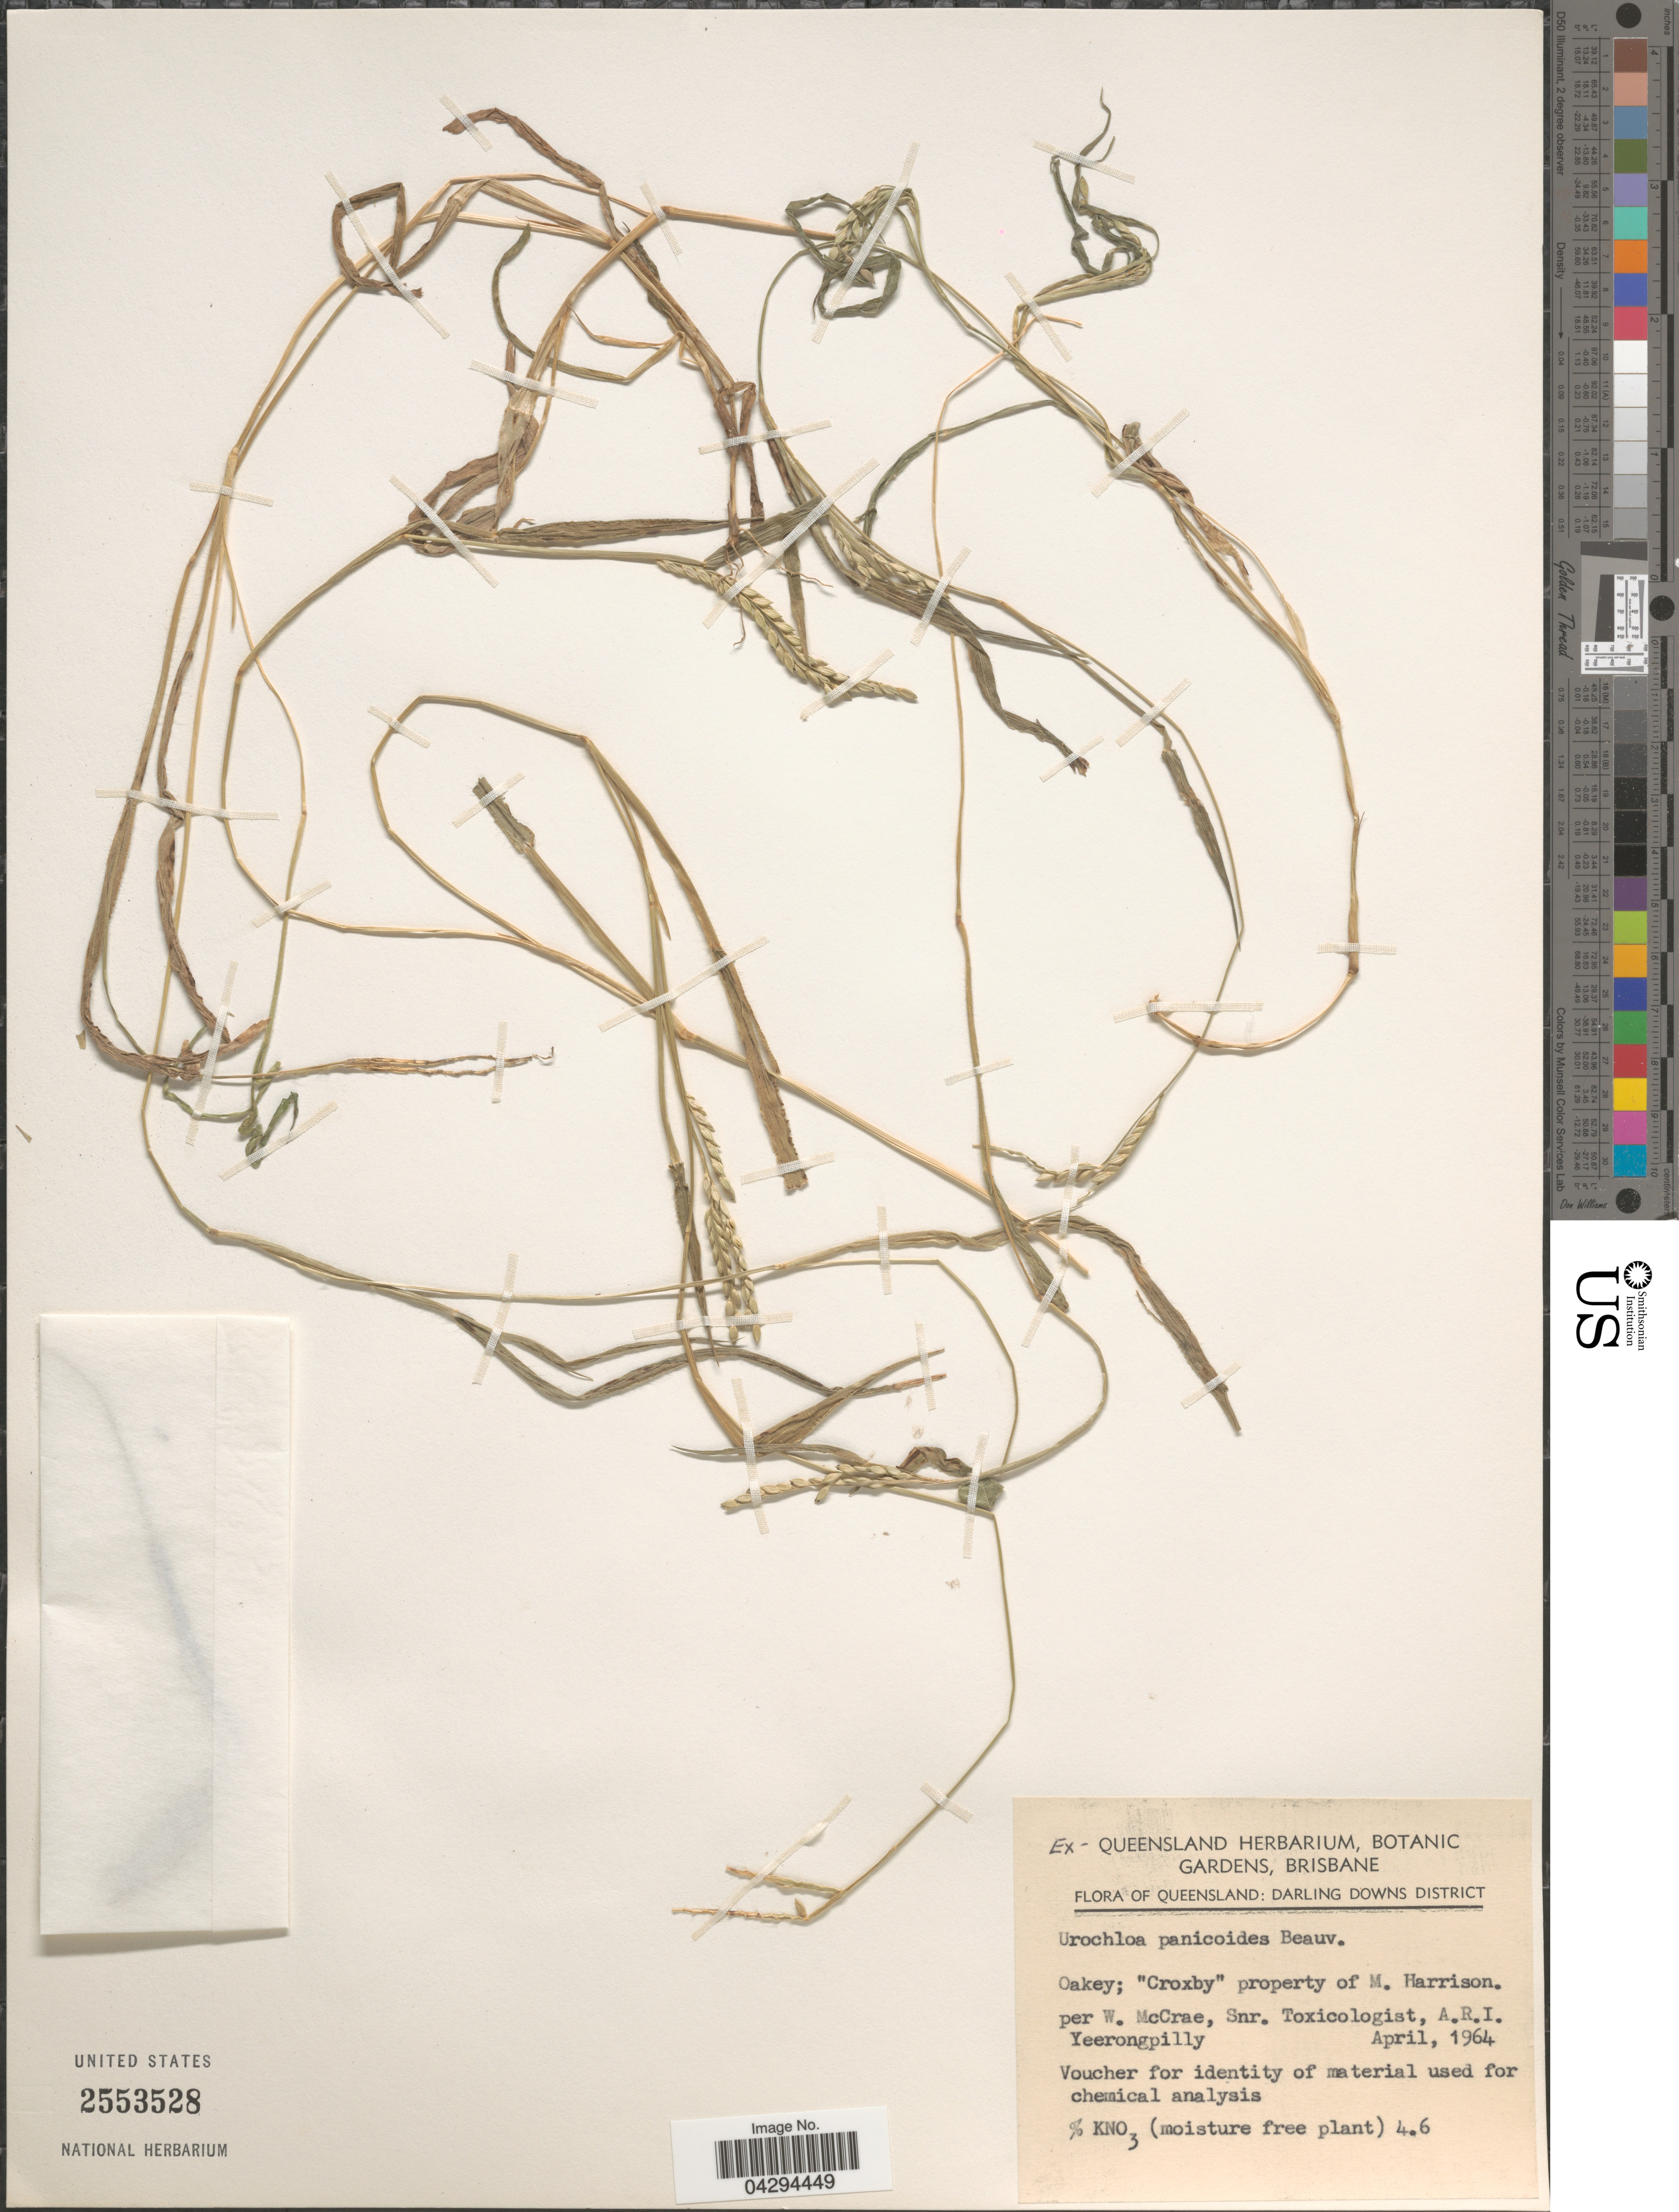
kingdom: Plantae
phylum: Tracheophyta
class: Liliopsida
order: Poales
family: Poaceae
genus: Urochloa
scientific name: Urochloa panicoides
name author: P. Beauv.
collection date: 1964-04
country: Australia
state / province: Queensland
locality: Darling Downs District. Oakey; "Croxby" property of M. Harrison.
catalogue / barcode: US 2553528